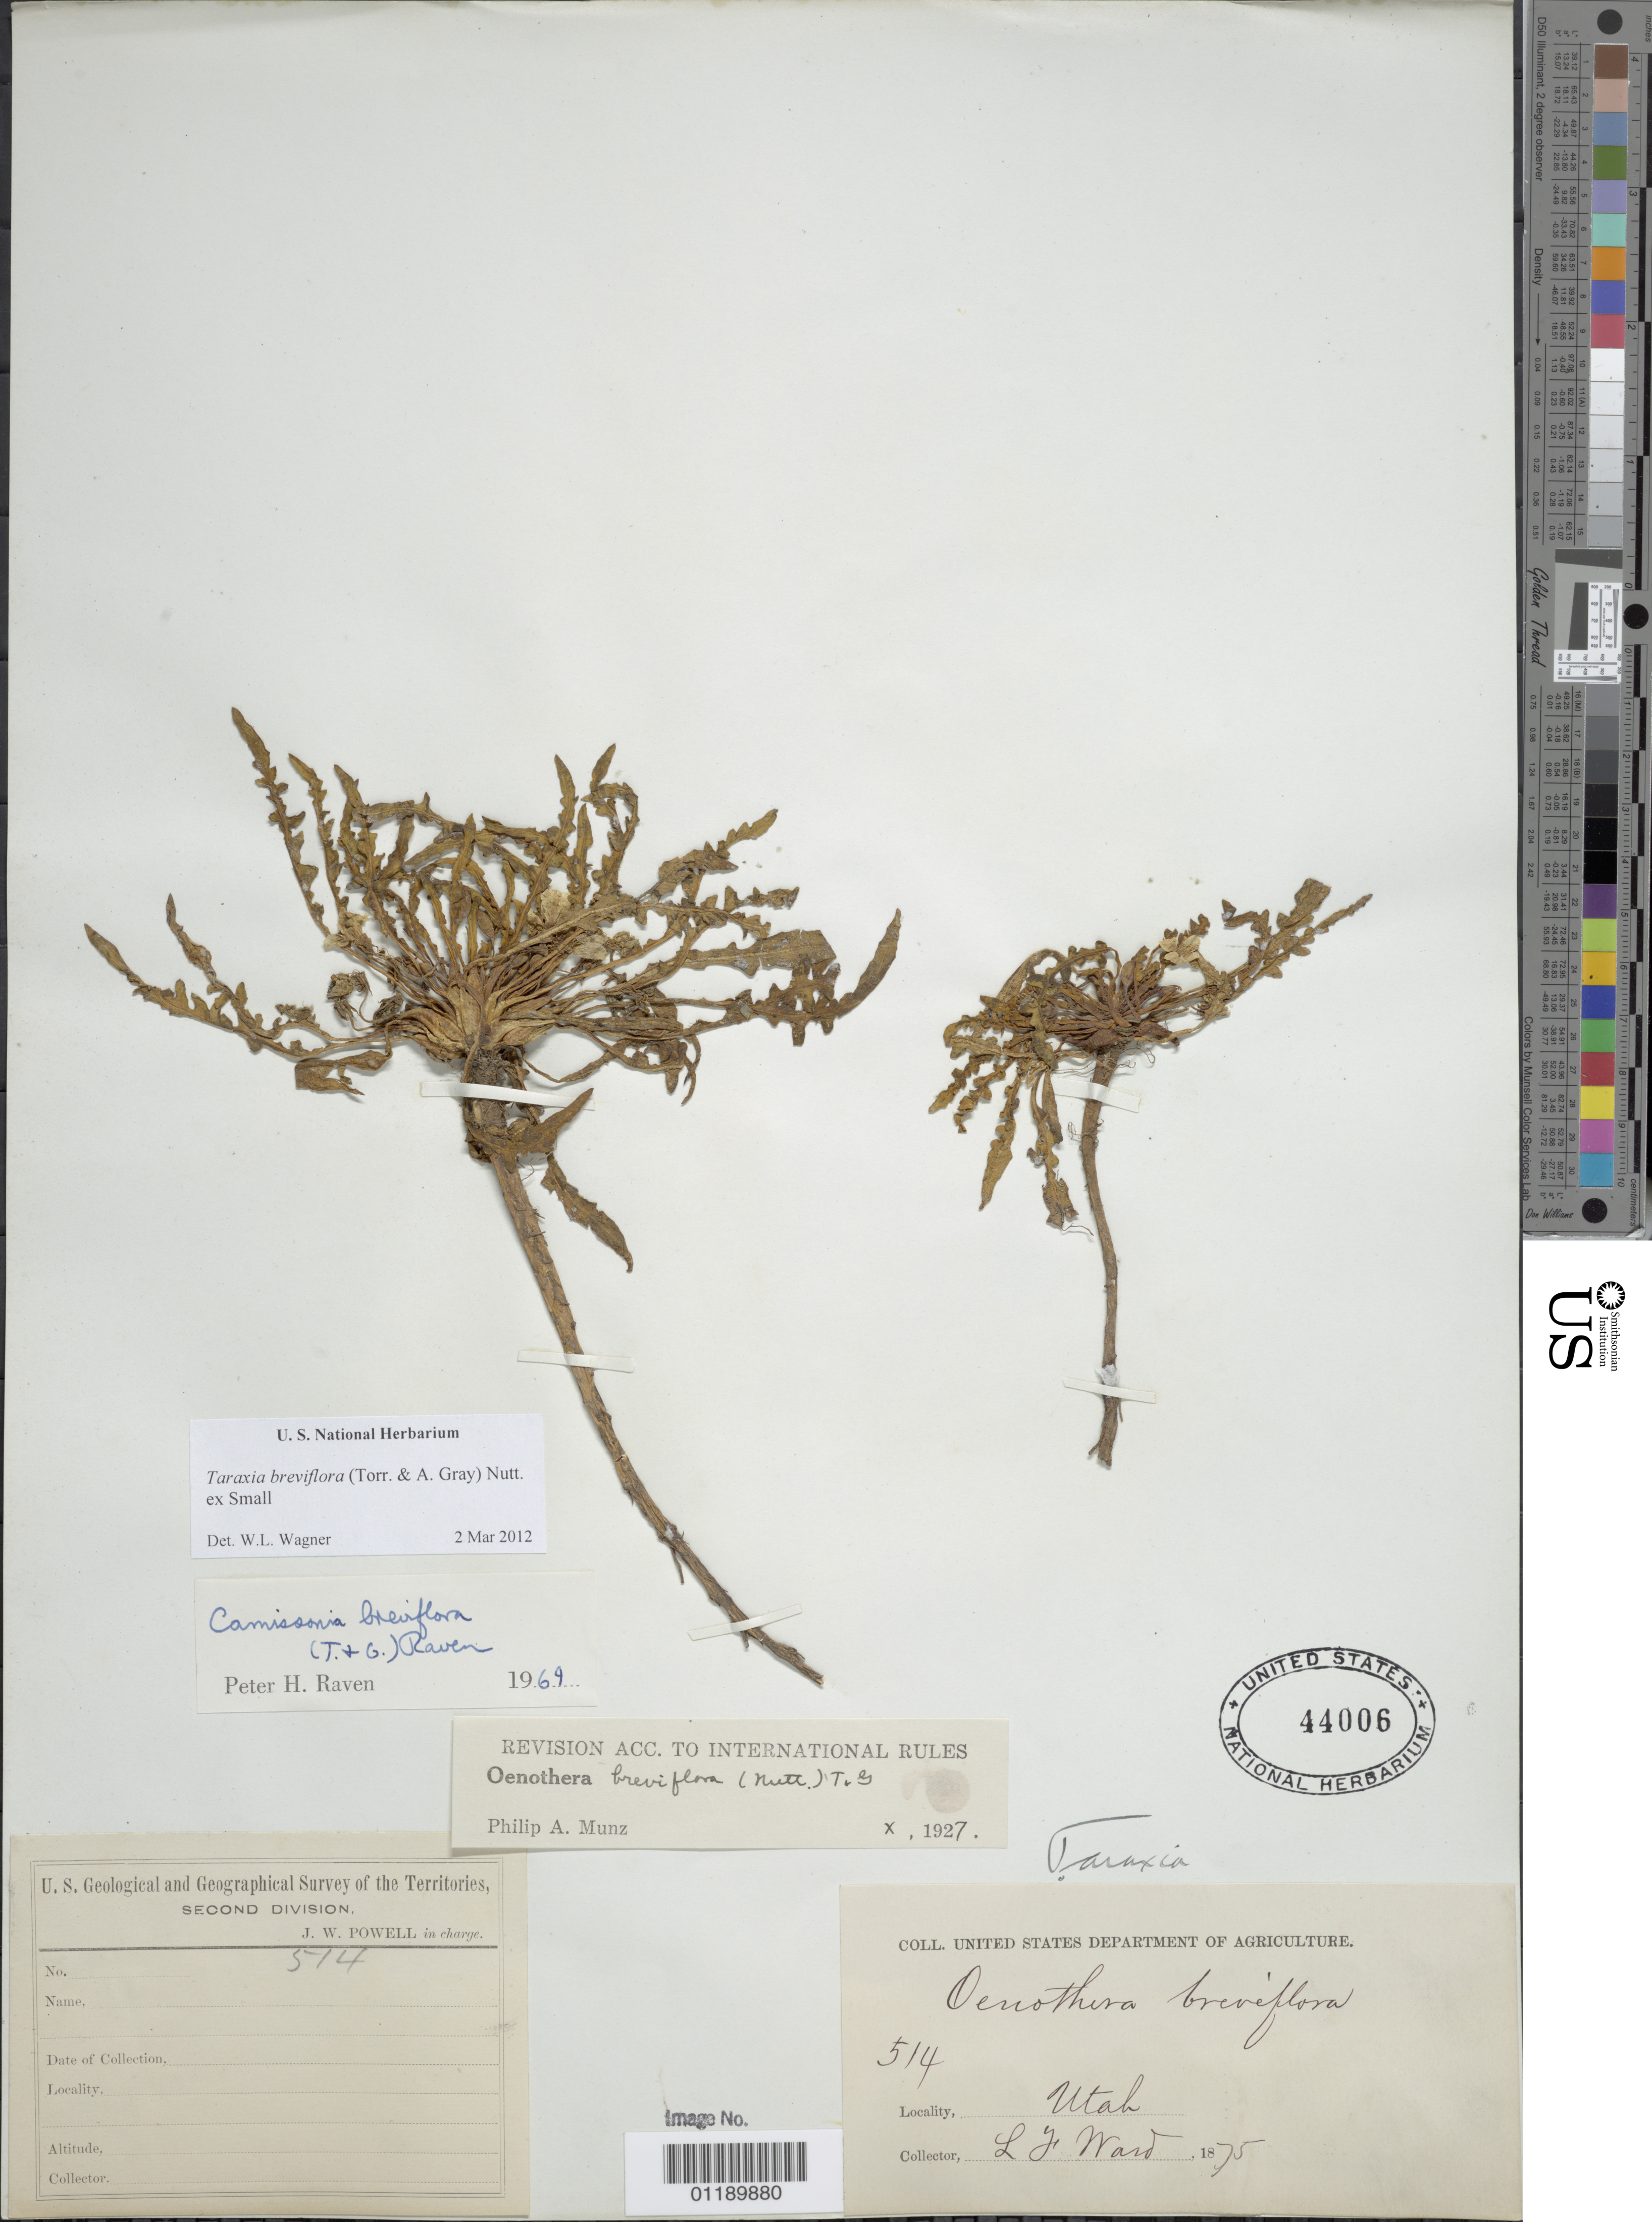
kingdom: Plantae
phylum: Tracheophyta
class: Magnoliopsida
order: Myrtales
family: Onagraceae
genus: Taraxia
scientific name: Taraxia breviflora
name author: (Torr. & A. Gray) Nutt. ex Small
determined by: Wagner, W. L., (BOT), Smithsonian Institution - National Museum of Natural History (UNITED STATES)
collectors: L. F. Ward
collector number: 514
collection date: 1875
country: United States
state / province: Utah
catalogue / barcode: US 44006